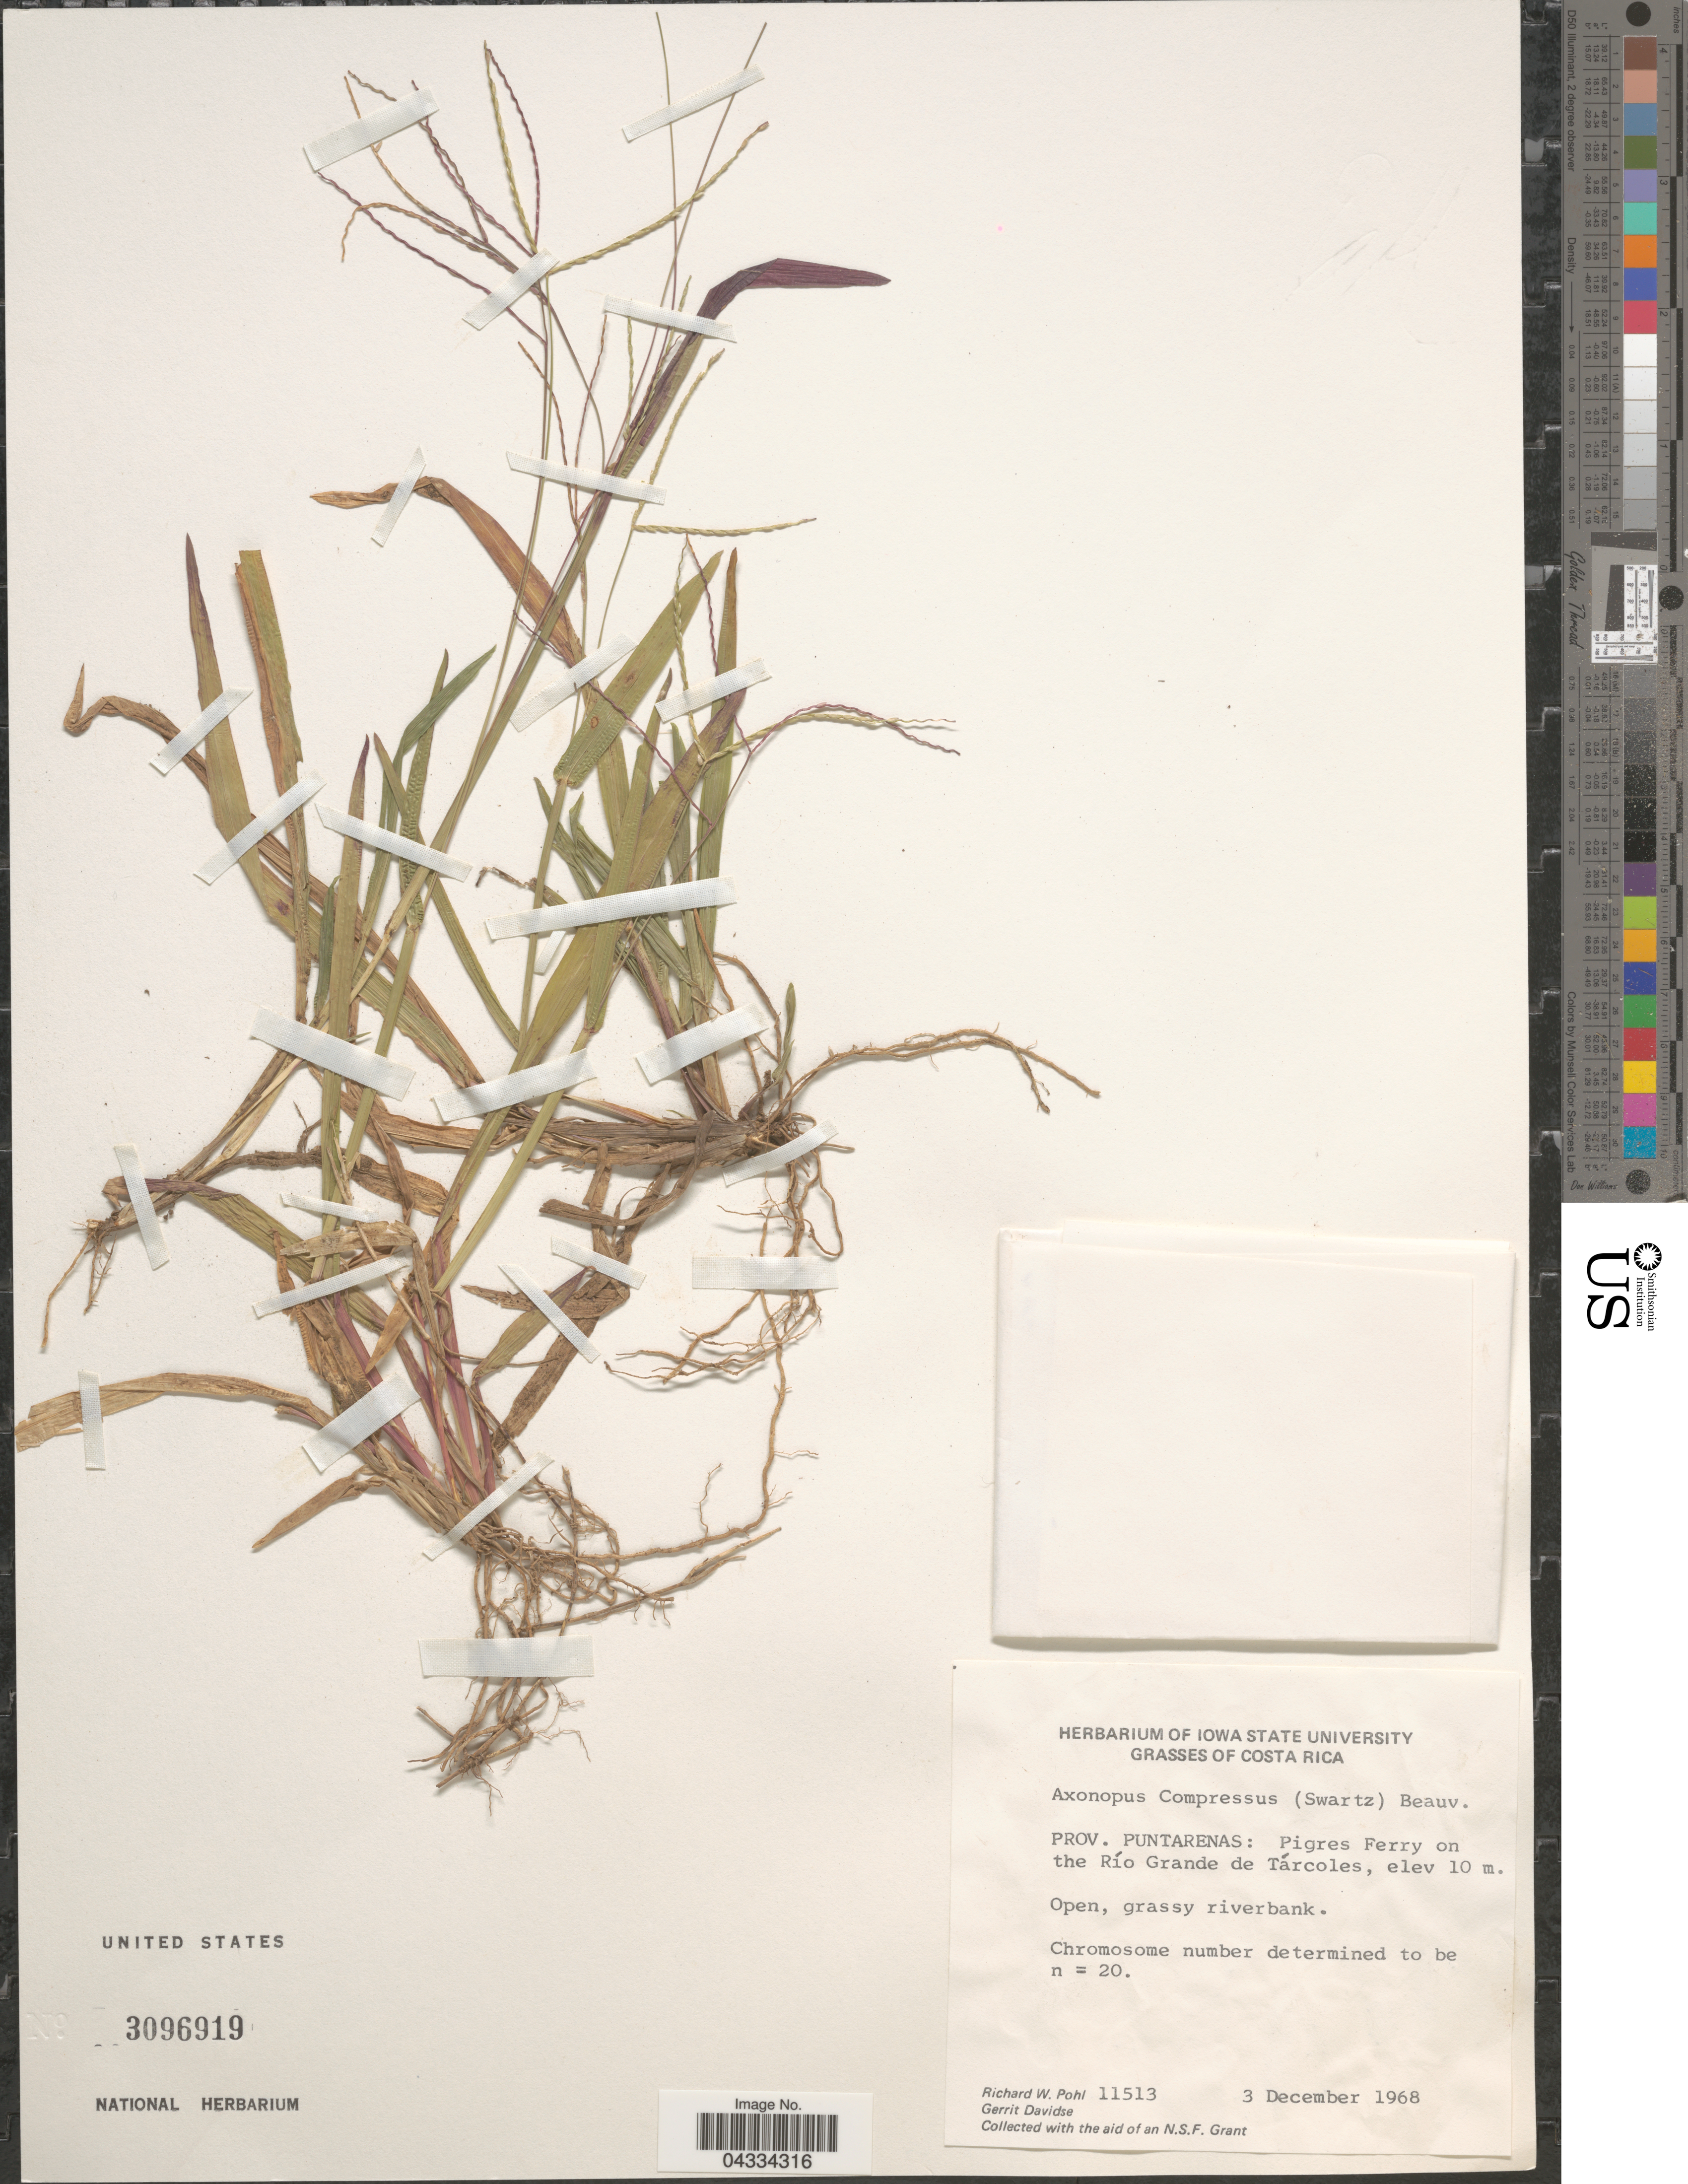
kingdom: Plantae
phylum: Tracheophyta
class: Liliopsida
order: Poales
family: Poaceae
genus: Axonopus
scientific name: Axonopus compressus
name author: (Sw.) P. Beauv.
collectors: R. W. Pohl & G. Davidse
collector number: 11513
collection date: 1968-12-03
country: Costa Rica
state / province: Puntarenas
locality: Pigres Ferry on the Río Grande de Tárcoles.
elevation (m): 10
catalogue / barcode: US 3096919